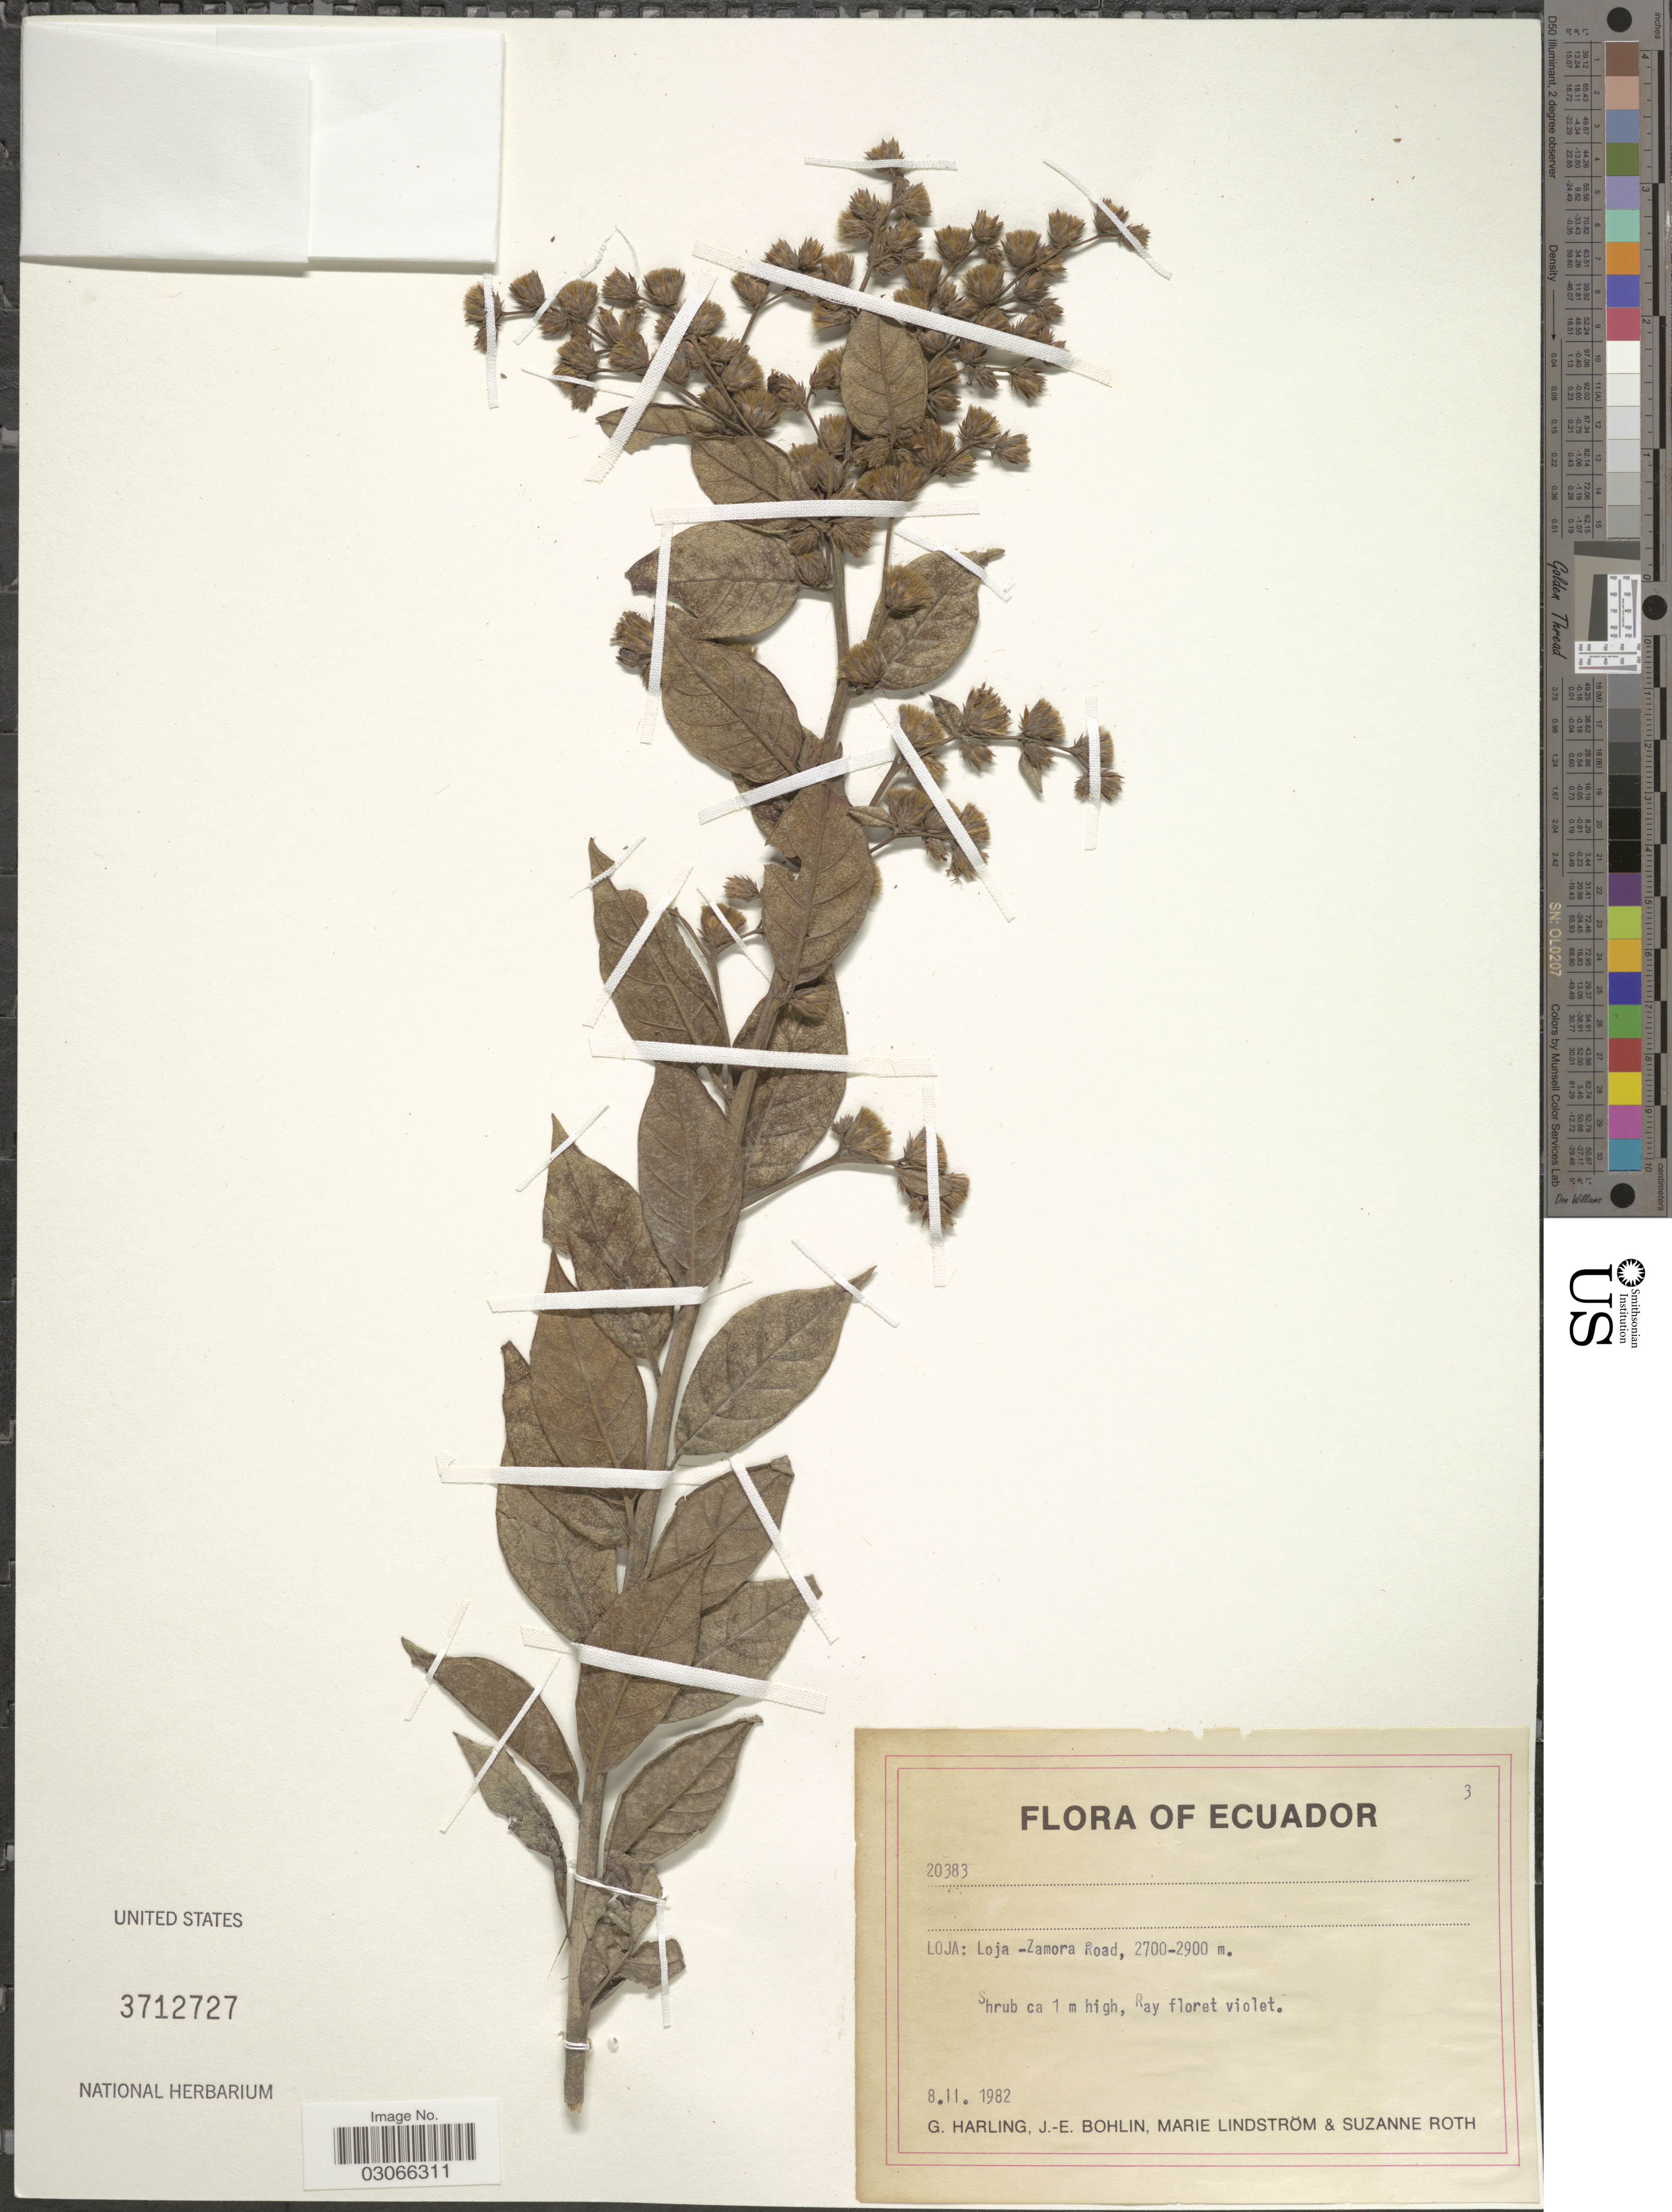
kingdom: Plantae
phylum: Tracheophyta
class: Magnoliopsida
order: Asterales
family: Asteraceae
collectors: G. Harling, J. Bohlin, M. Lindström & S. Roth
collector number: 20383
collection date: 1982-02-08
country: Ecuador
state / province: Loja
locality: Loja -Zamora Road.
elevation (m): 2700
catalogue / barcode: US 3712727